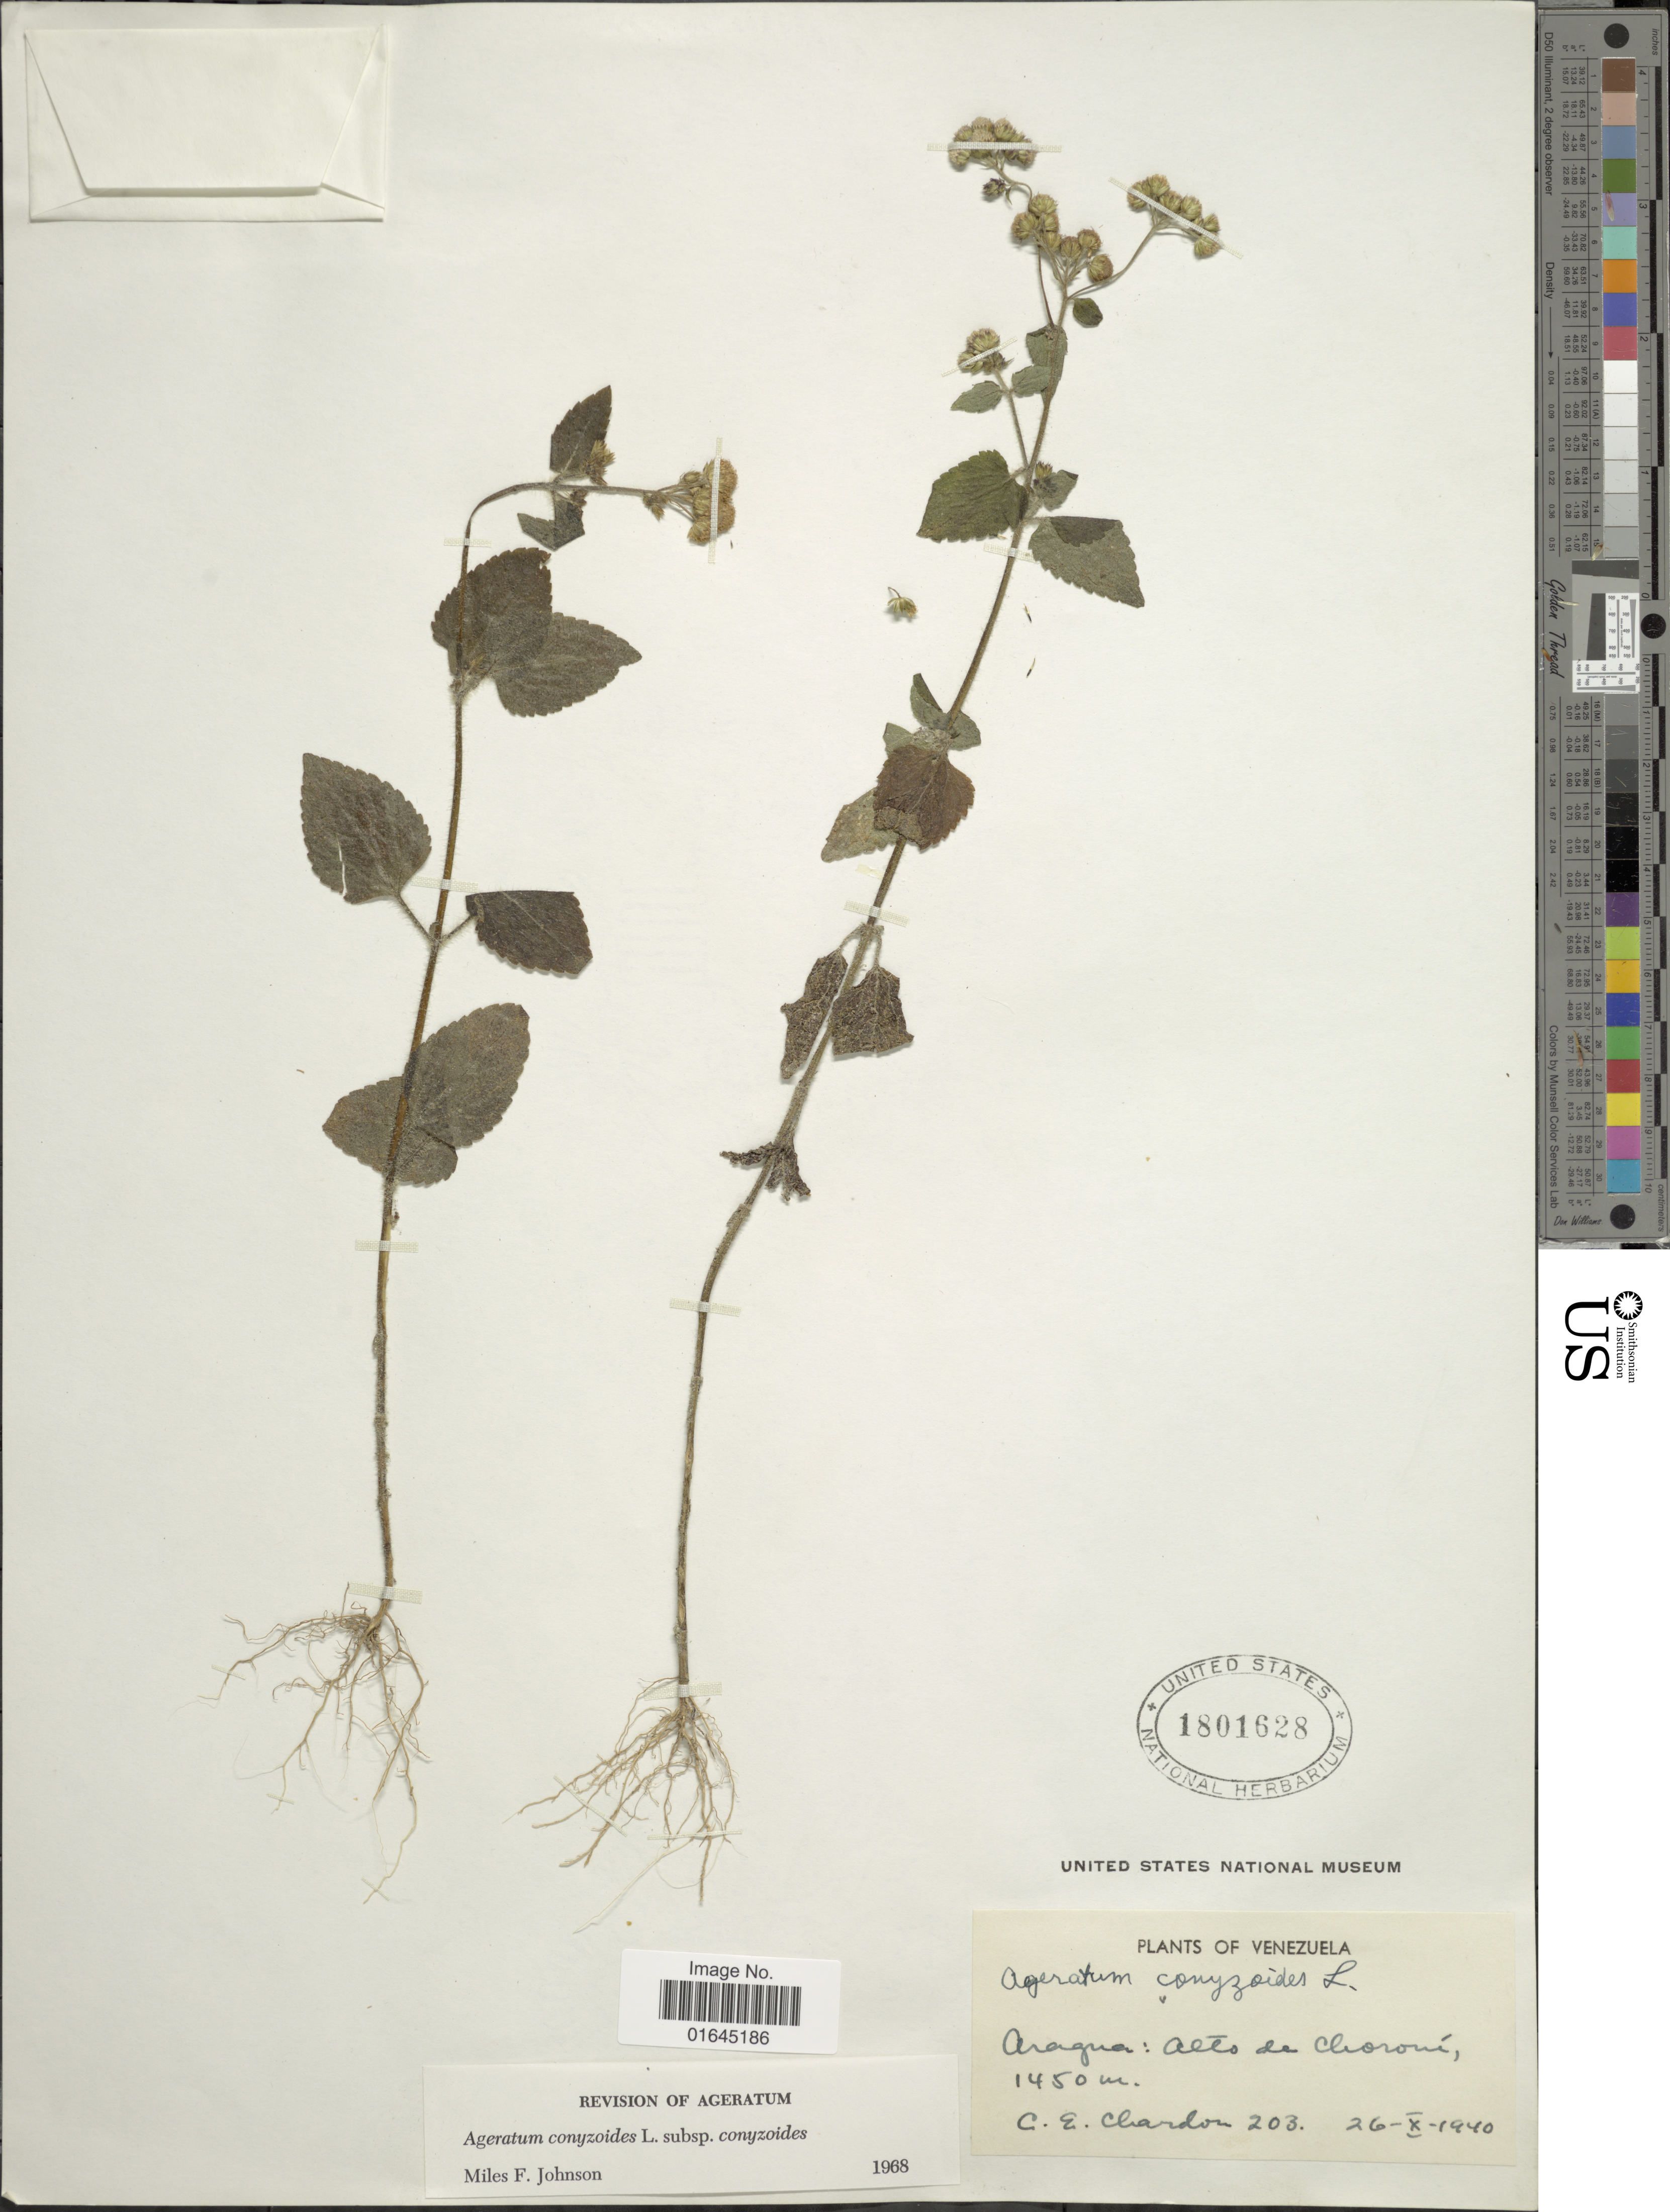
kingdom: Plantae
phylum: Tracheophyta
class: Magnoliopsida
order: Asterales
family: Asteraceae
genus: Ageratum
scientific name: Ageratum conyzoides subsp. conyzoides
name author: L.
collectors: C. E. Chardón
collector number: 203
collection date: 1940-10-26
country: Venezuela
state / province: Aragua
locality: Aragua: Alto de Choroní.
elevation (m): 1450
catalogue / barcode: US 1801628